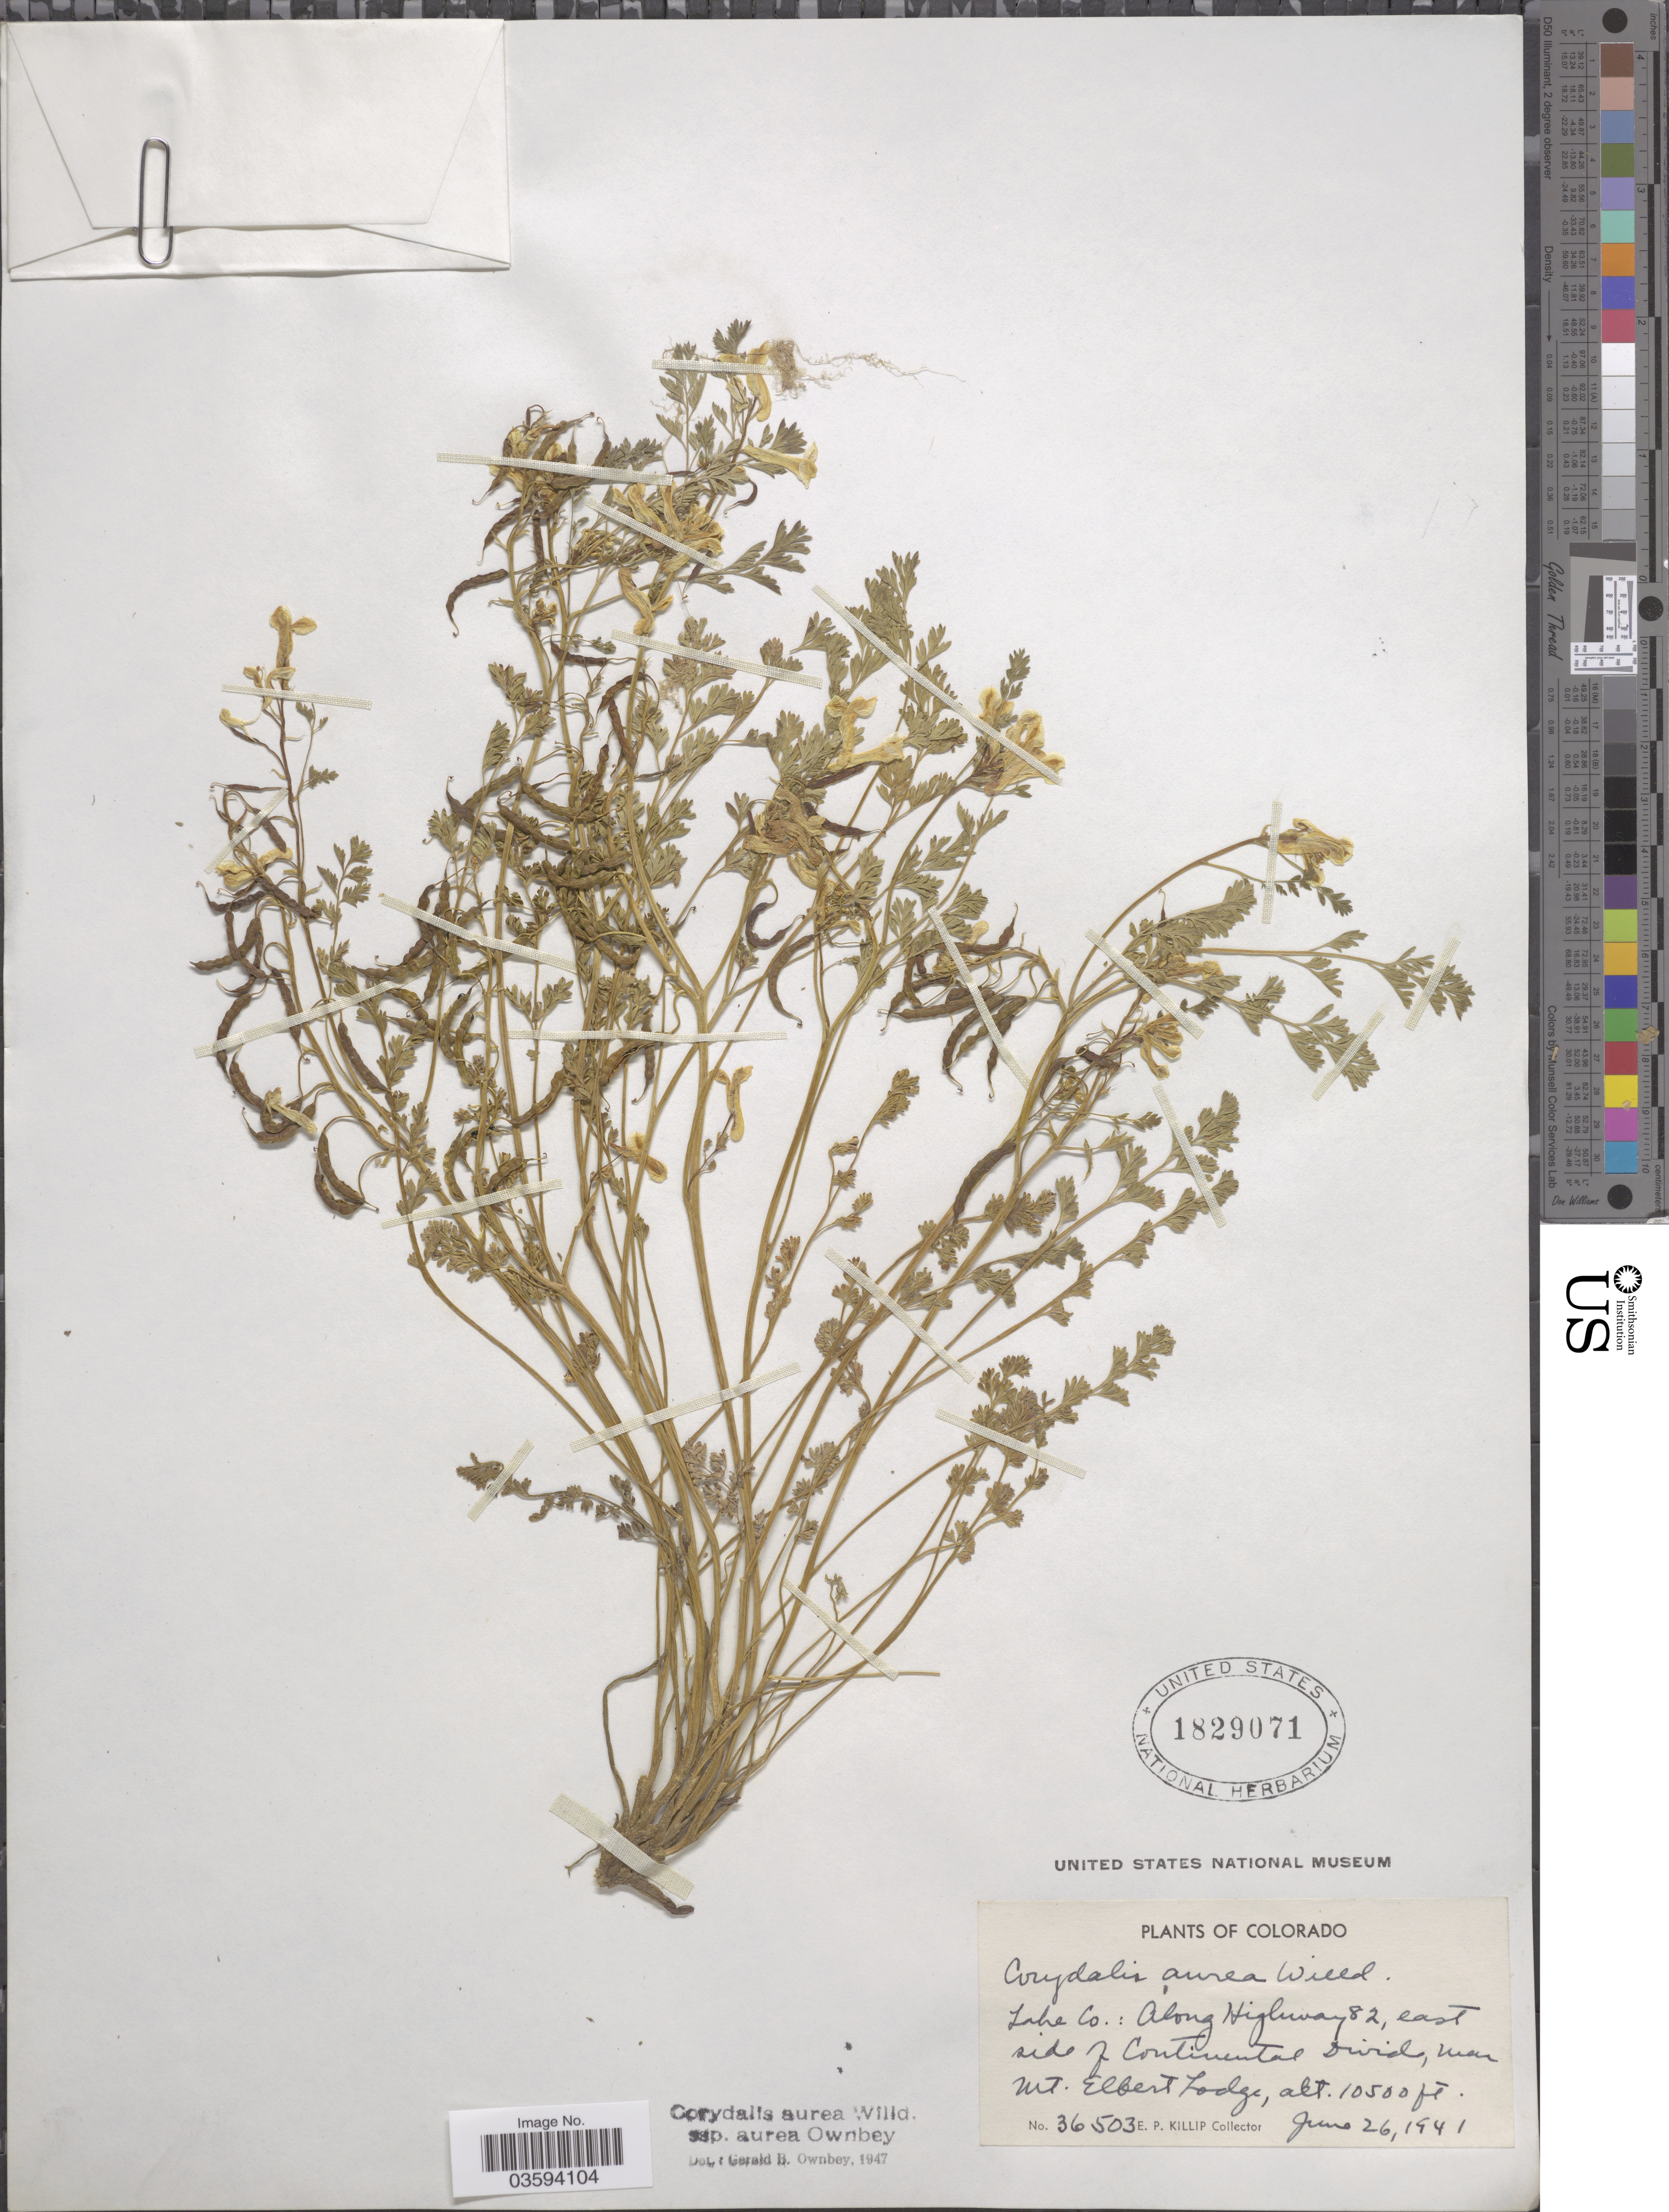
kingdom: Plantae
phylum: Tracheophyta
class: Magnoliopsida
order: Ranunculales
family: Papaveraceae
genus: Corydalis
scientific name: Corydalis aurea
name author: Willd.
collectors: E. P. Killip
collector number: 36503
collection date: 1941-06-26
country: United States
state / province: Colorado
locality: Lake Co.: Along Highway 82, east side of Continental Divide, near Mt. Elbert Lodge.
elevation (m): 3200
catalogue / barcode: US 1829071